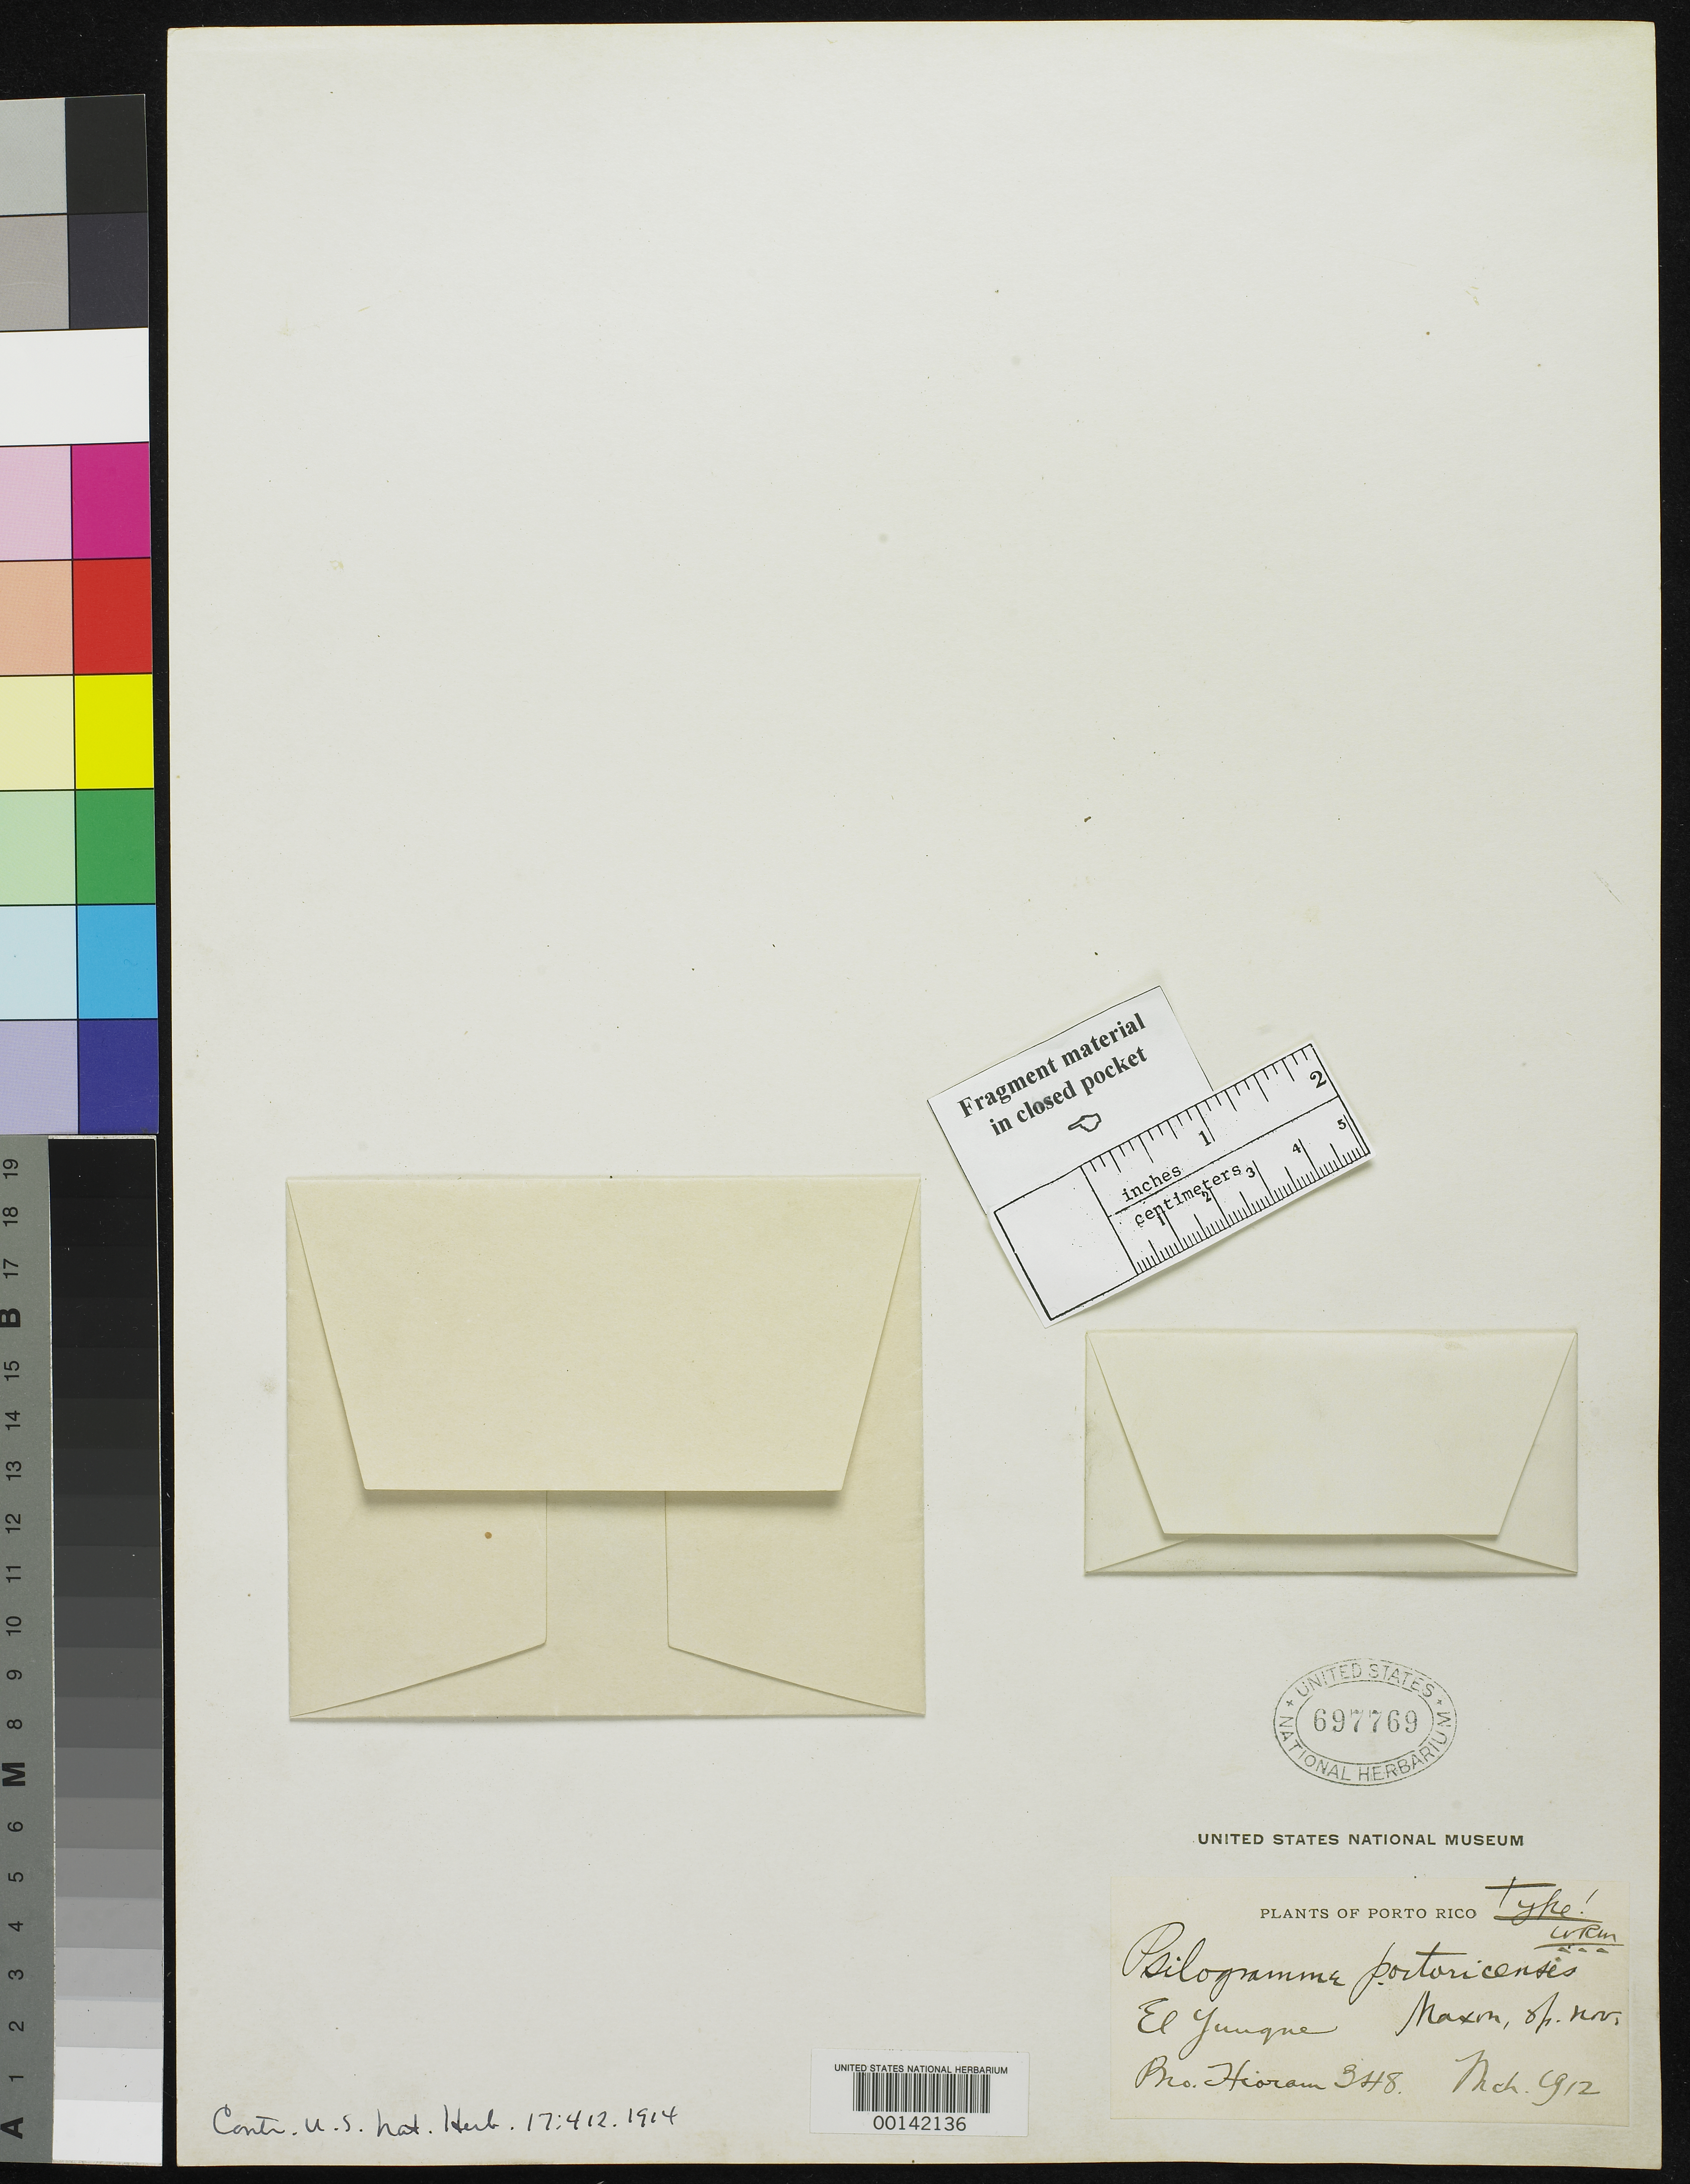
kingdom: Plantae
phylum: Tracheophyta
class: Polypodiopsida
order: Polypodiales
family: Pteridaceae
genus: Psilogramme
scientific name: Psilogramme portoricensis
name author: Maxon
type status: Holotype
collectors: Bro. Hioram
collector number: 348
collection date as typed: Mar 1912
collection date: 1912-03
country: Puerto Rico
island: Greater Antilles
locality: El Yunque.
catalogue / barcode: US 697769